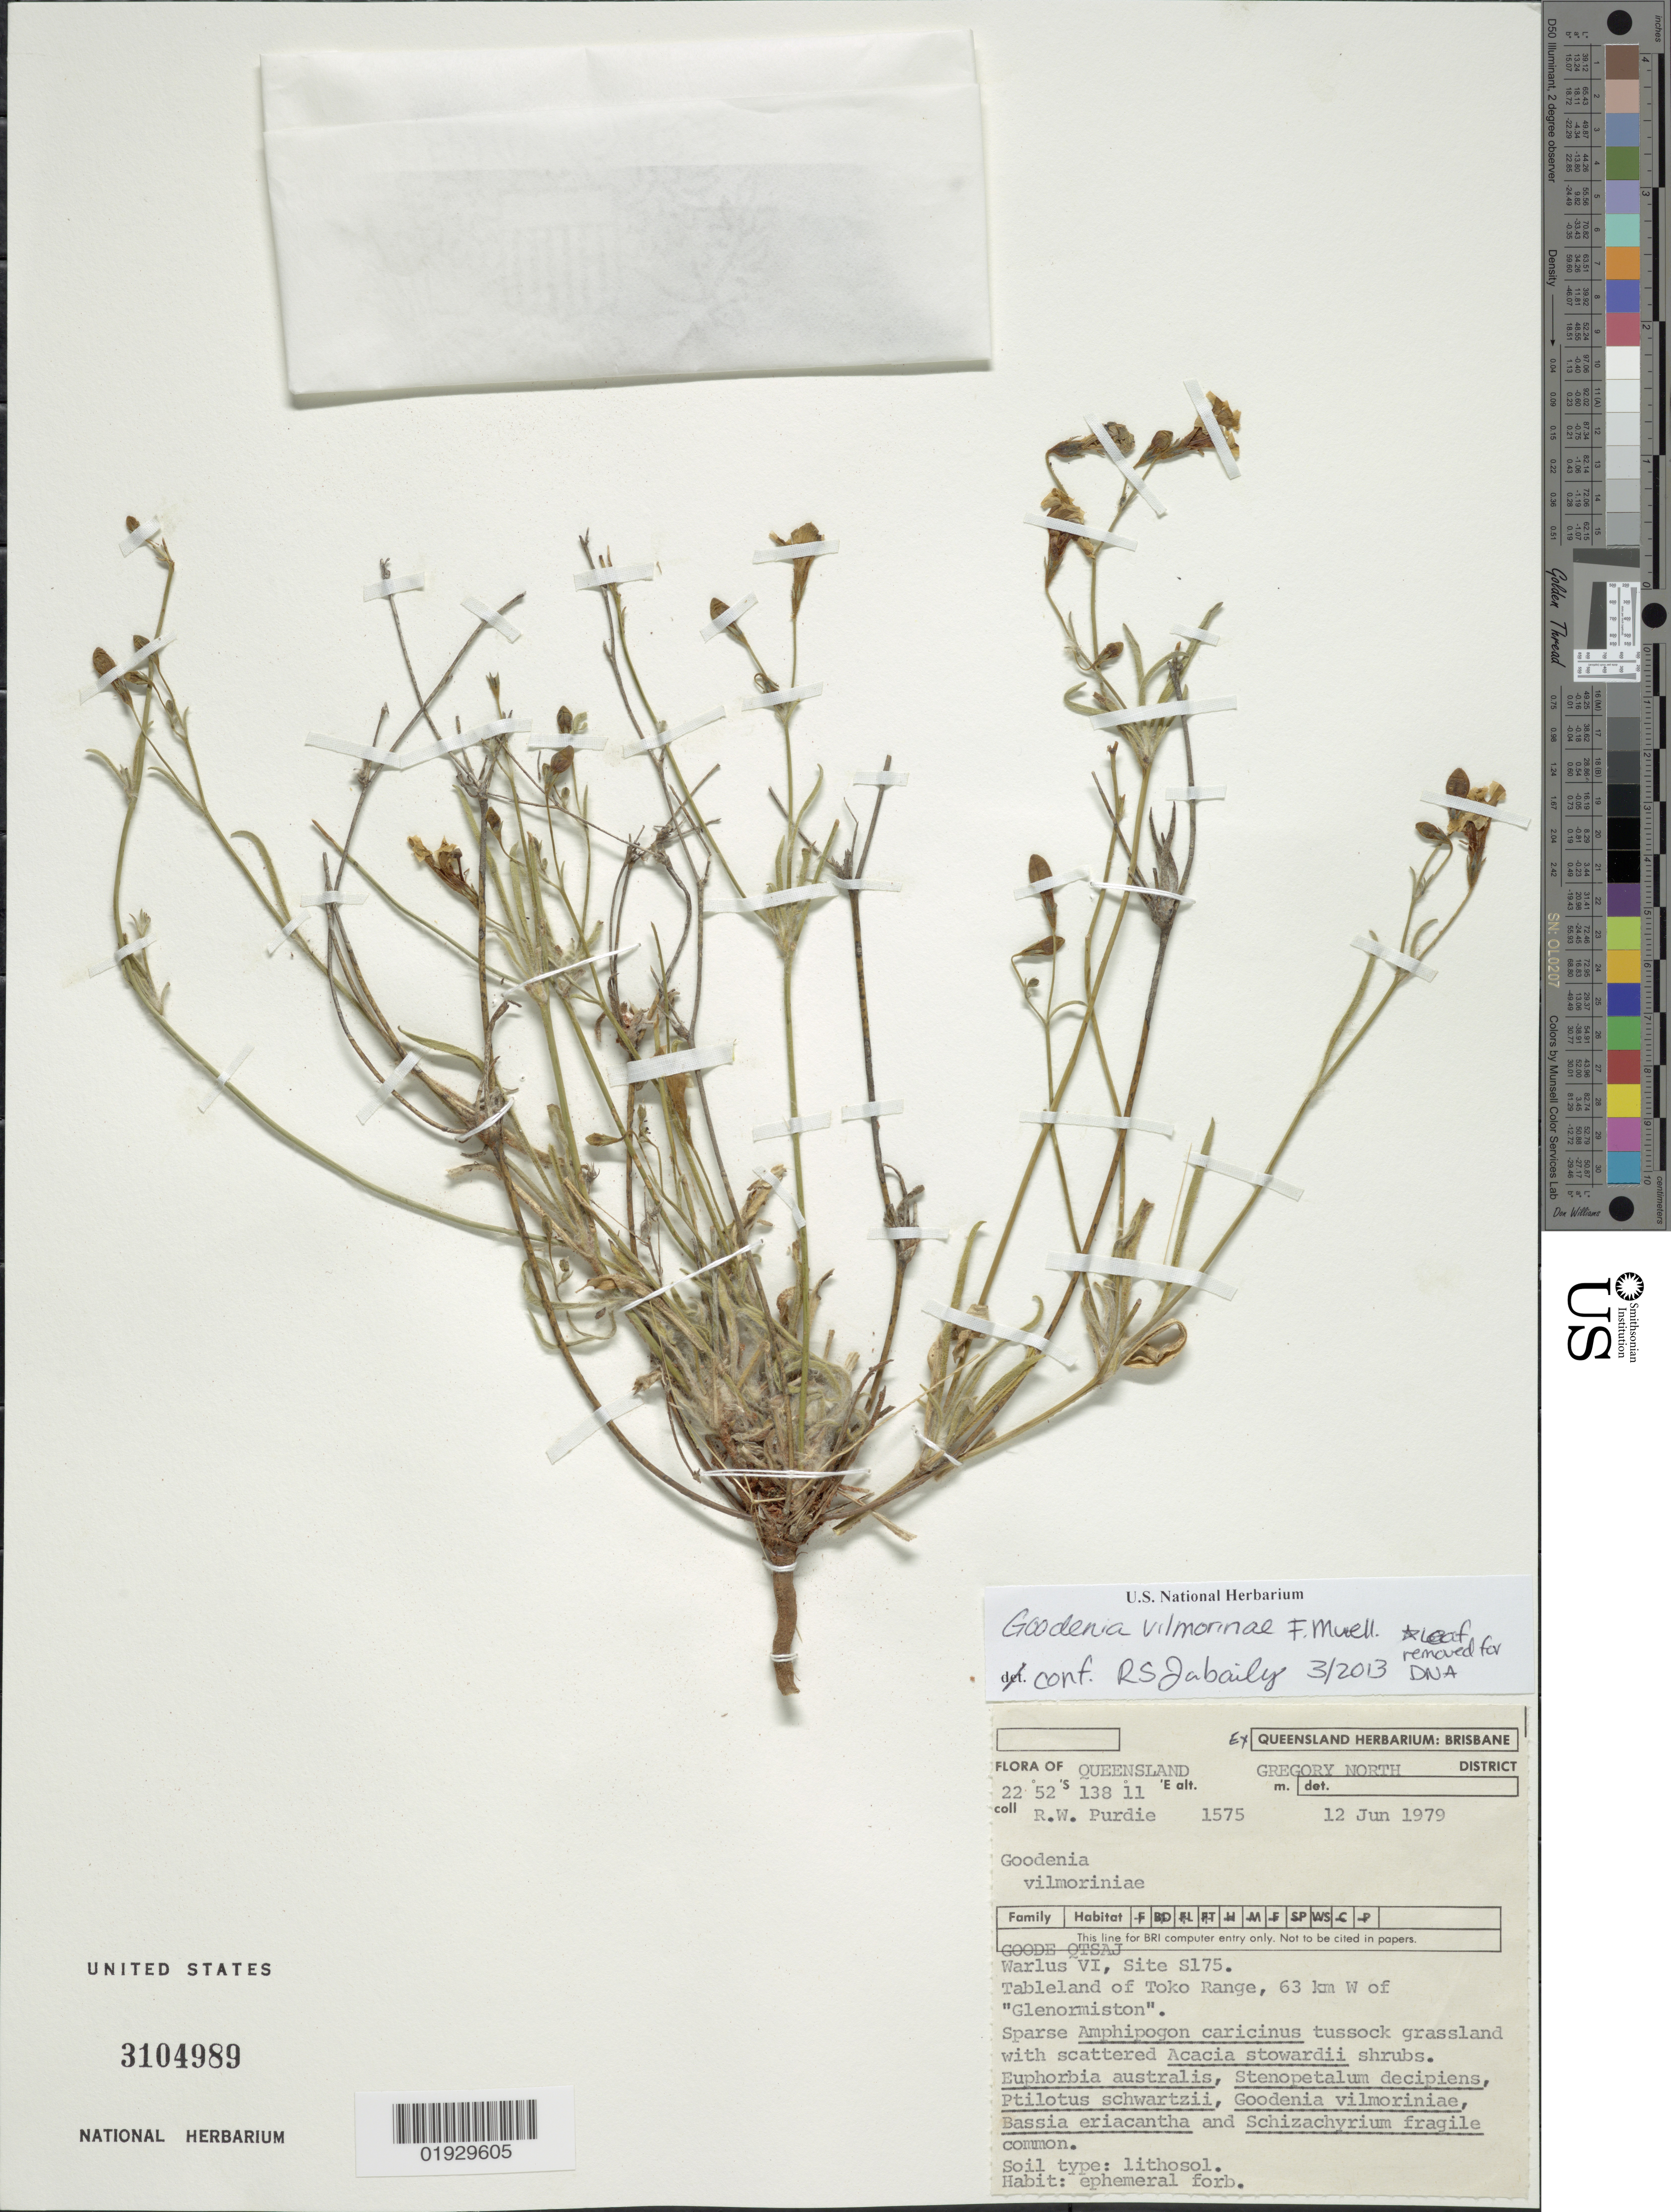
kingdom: Plantae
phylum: Tracheophyta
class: Magnoliopsida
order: Asterales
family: Goodeniaceae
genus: Goodenia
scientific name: Goodenia vilmoriniae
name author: F. Muell.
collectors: R. Purdie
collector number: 1575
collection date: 1979-06-12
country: Australia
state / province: Queensland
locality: Gregory North District, Goode Otsaj, Warlus VI, Site S175. Tableland of Toko Range, 63 km W of "Glenormiston".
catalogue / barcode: US 3104989